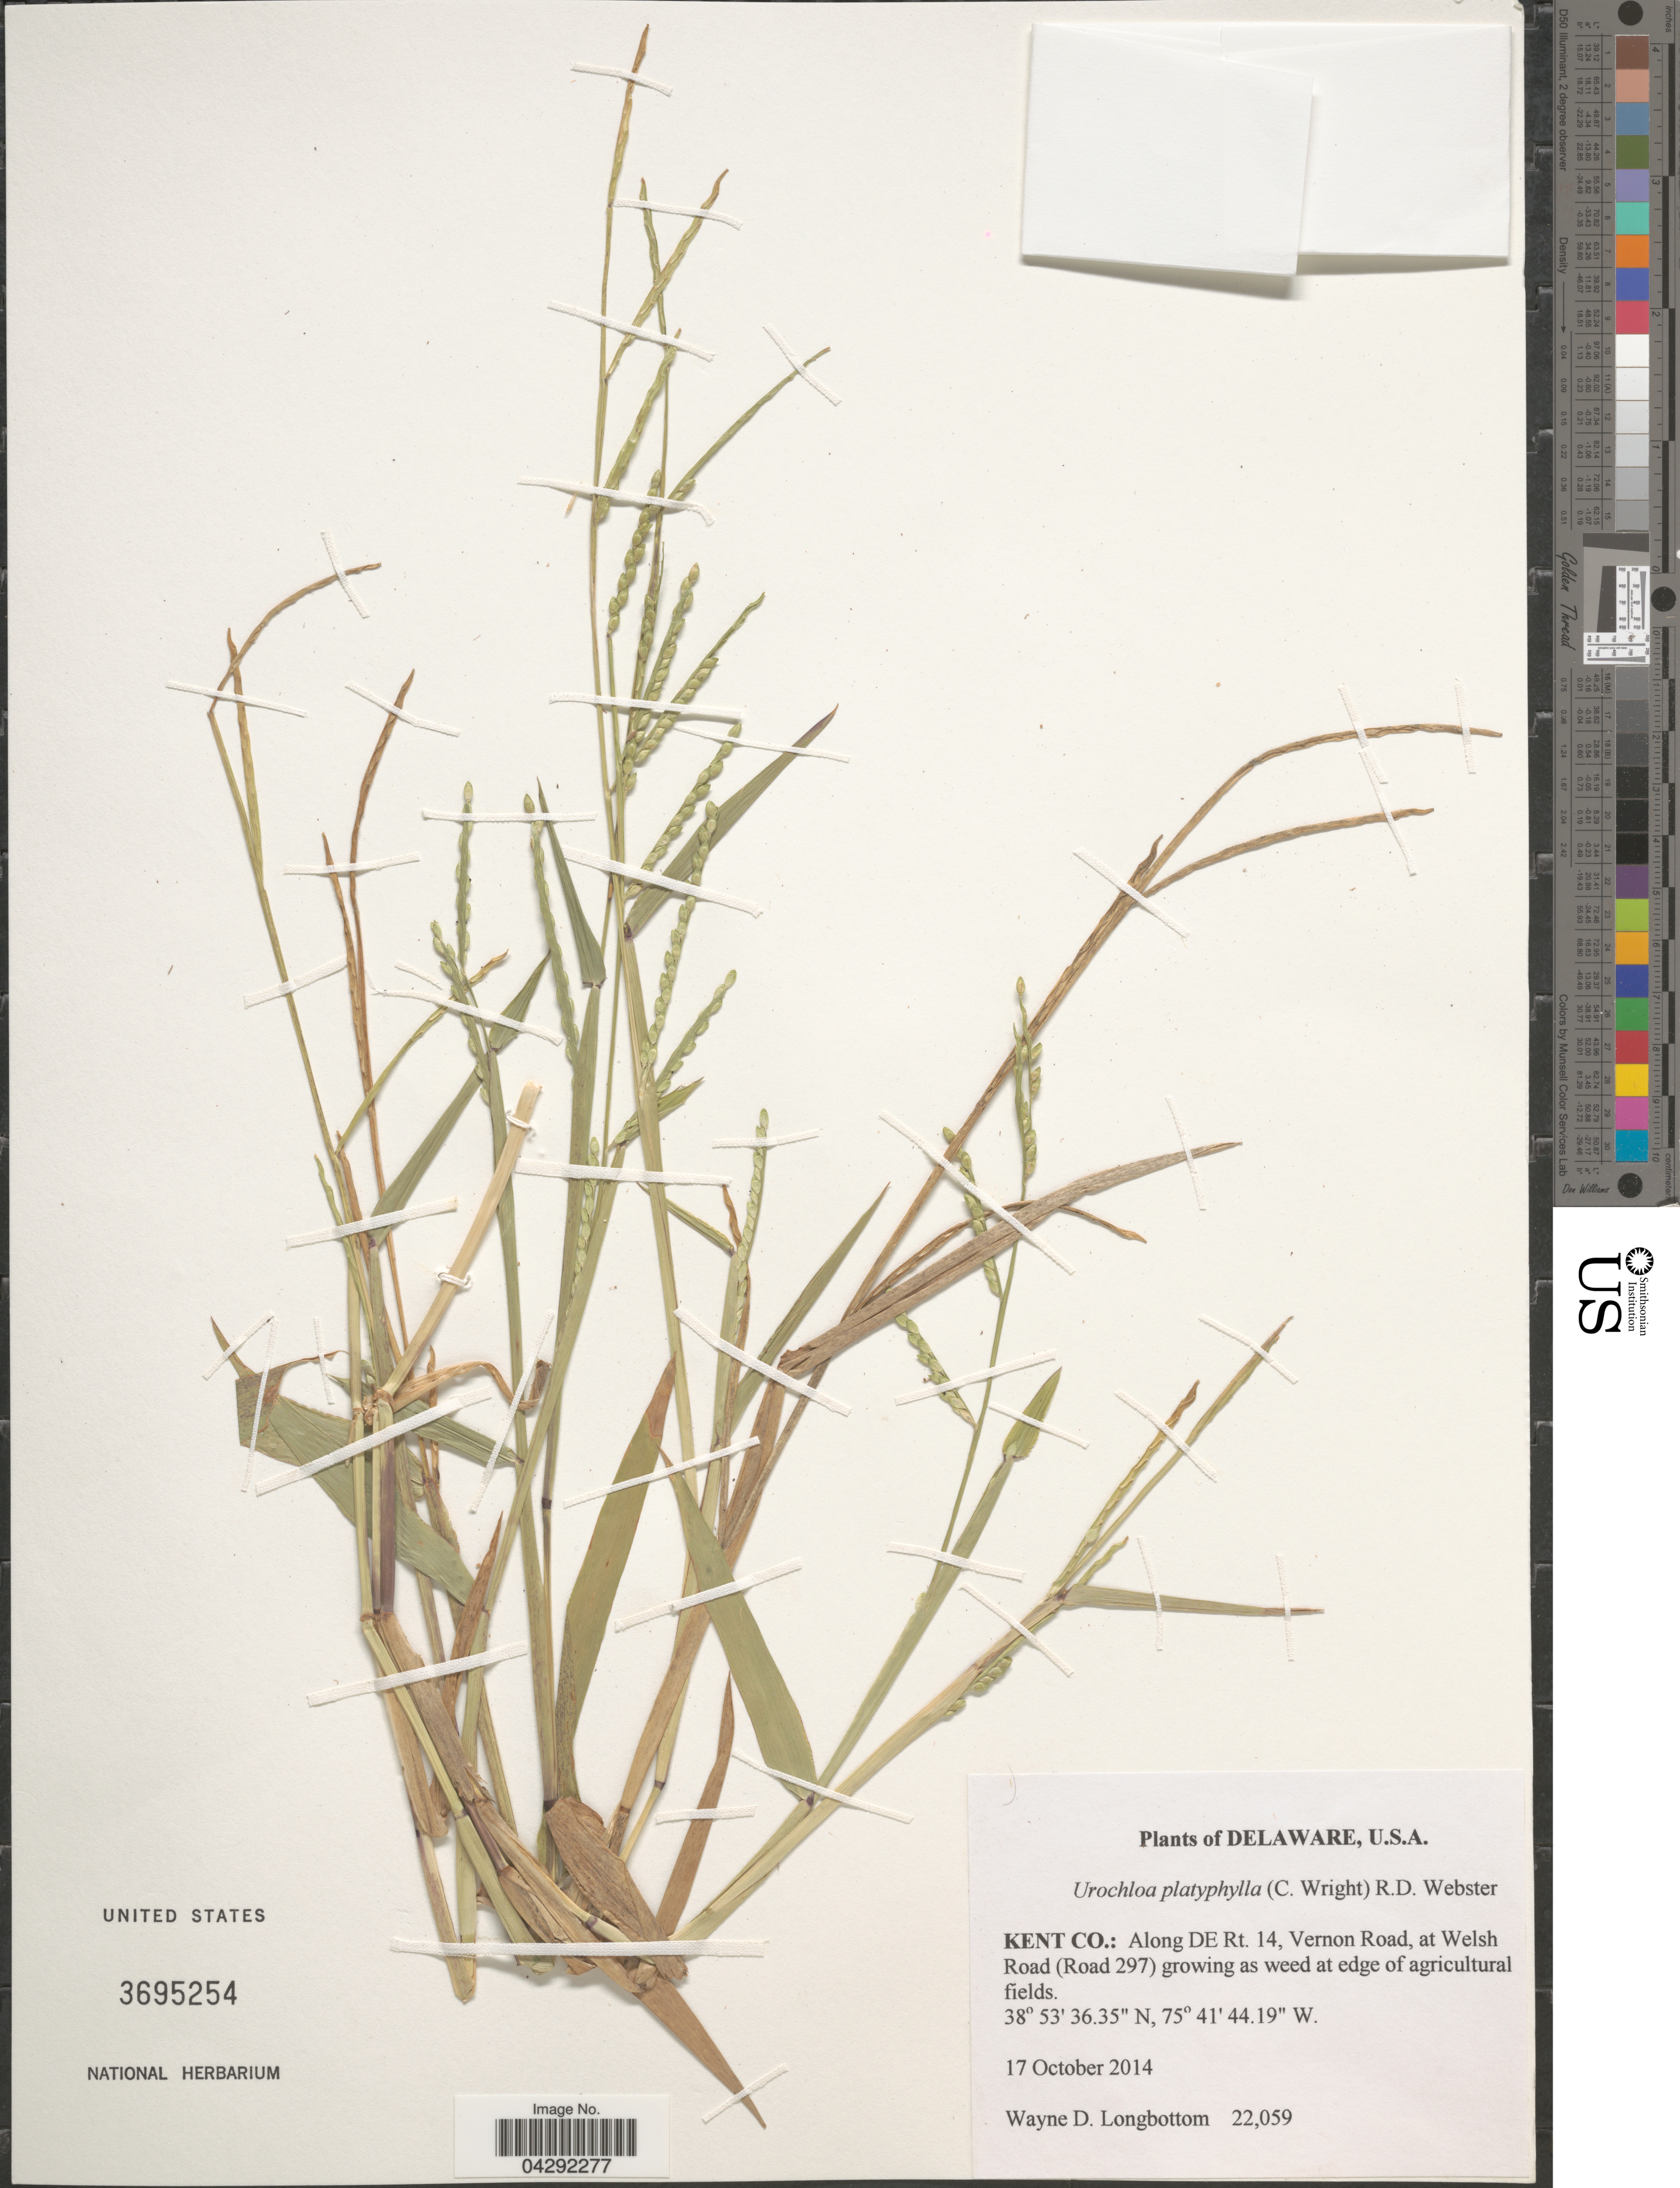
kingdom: Plantae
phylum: Tracheophyta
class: Liliopsida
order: Poales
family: Poaceae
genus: Urochloa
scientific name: Urochloa platyphylla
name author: (Munro ex C. Wright) R.D. Webster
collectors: W. D. Longbottom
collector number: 22059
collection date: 2014-10-17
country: United States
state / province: Delaware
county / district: Kent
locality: Kent Co.: Along DE Rt. 14, Vernon Road, at Welsh Road (Road 297) growing as weed at edge of agricultural fields.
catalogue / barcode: US 3695254